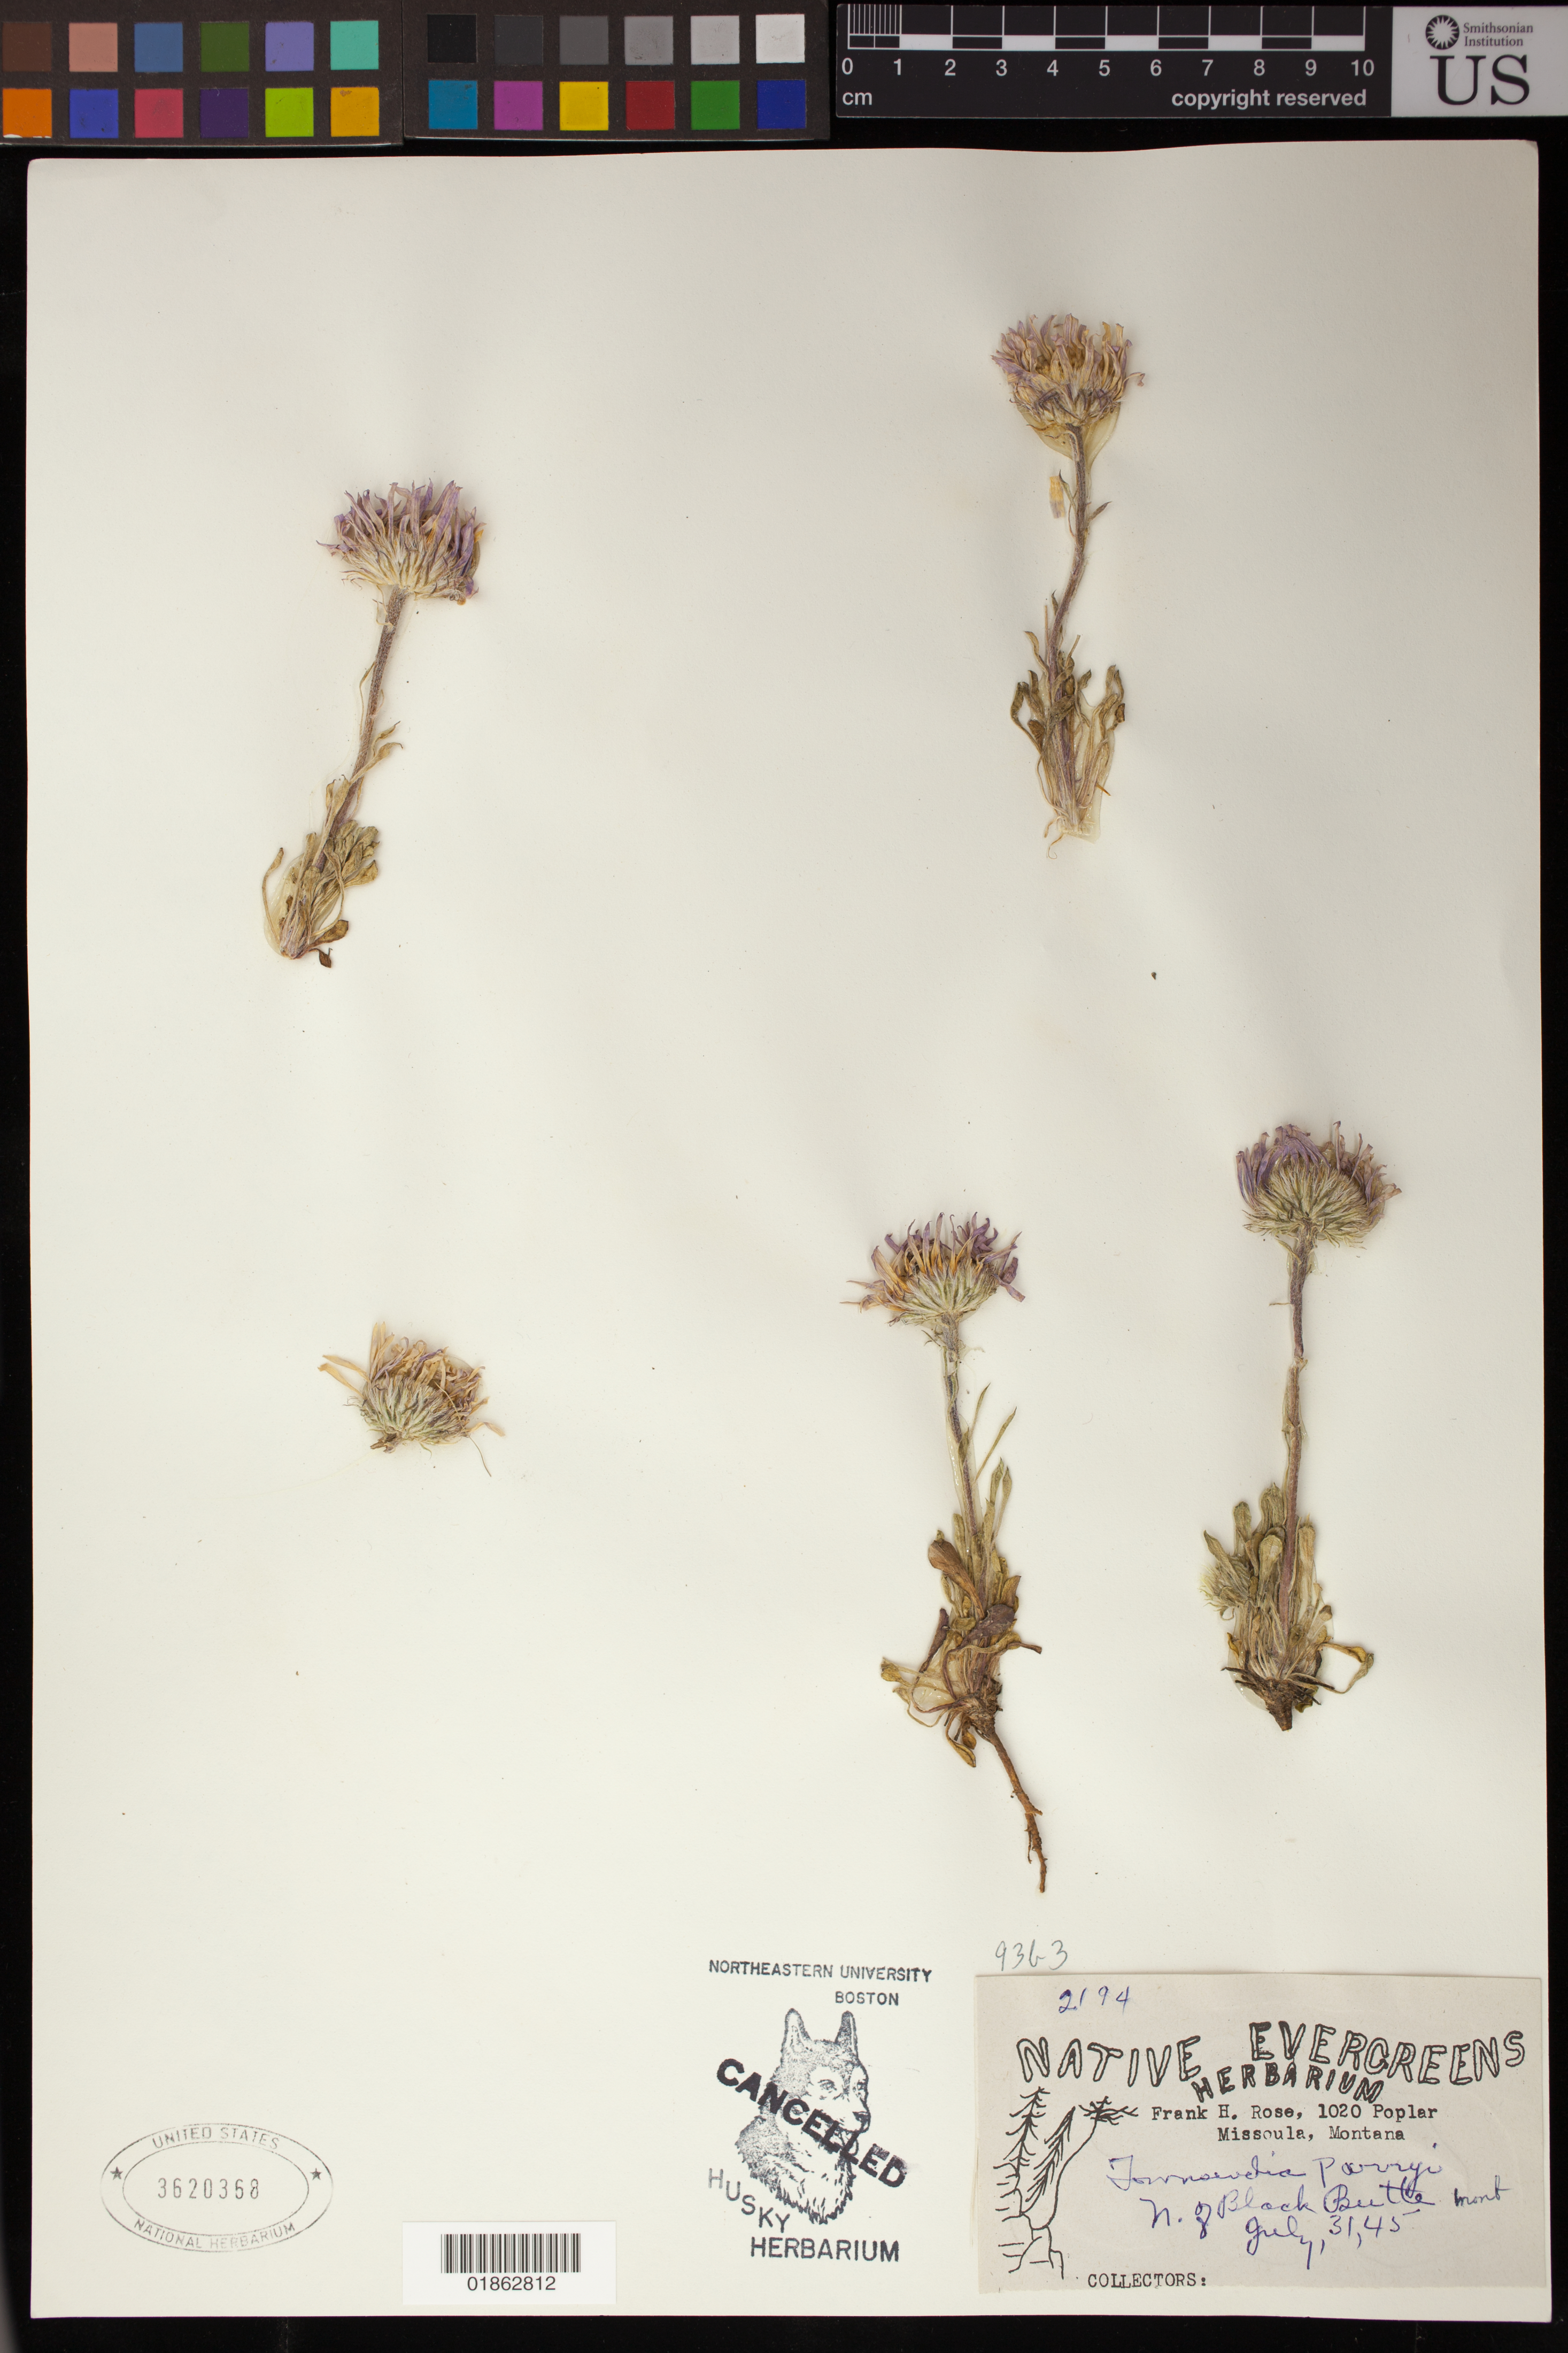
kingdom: Plantae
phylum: Tracheophyta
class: Magnoliopsida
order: Asterales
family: Asteraceae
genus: Townsendia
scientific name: Townsendia parryi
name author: D.C. Eaton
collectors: F. H. Rose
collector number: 2194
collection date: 1945-07-31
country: United States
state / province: Montana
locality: N. of Black Butte, Mont.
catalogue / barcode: US 3620368